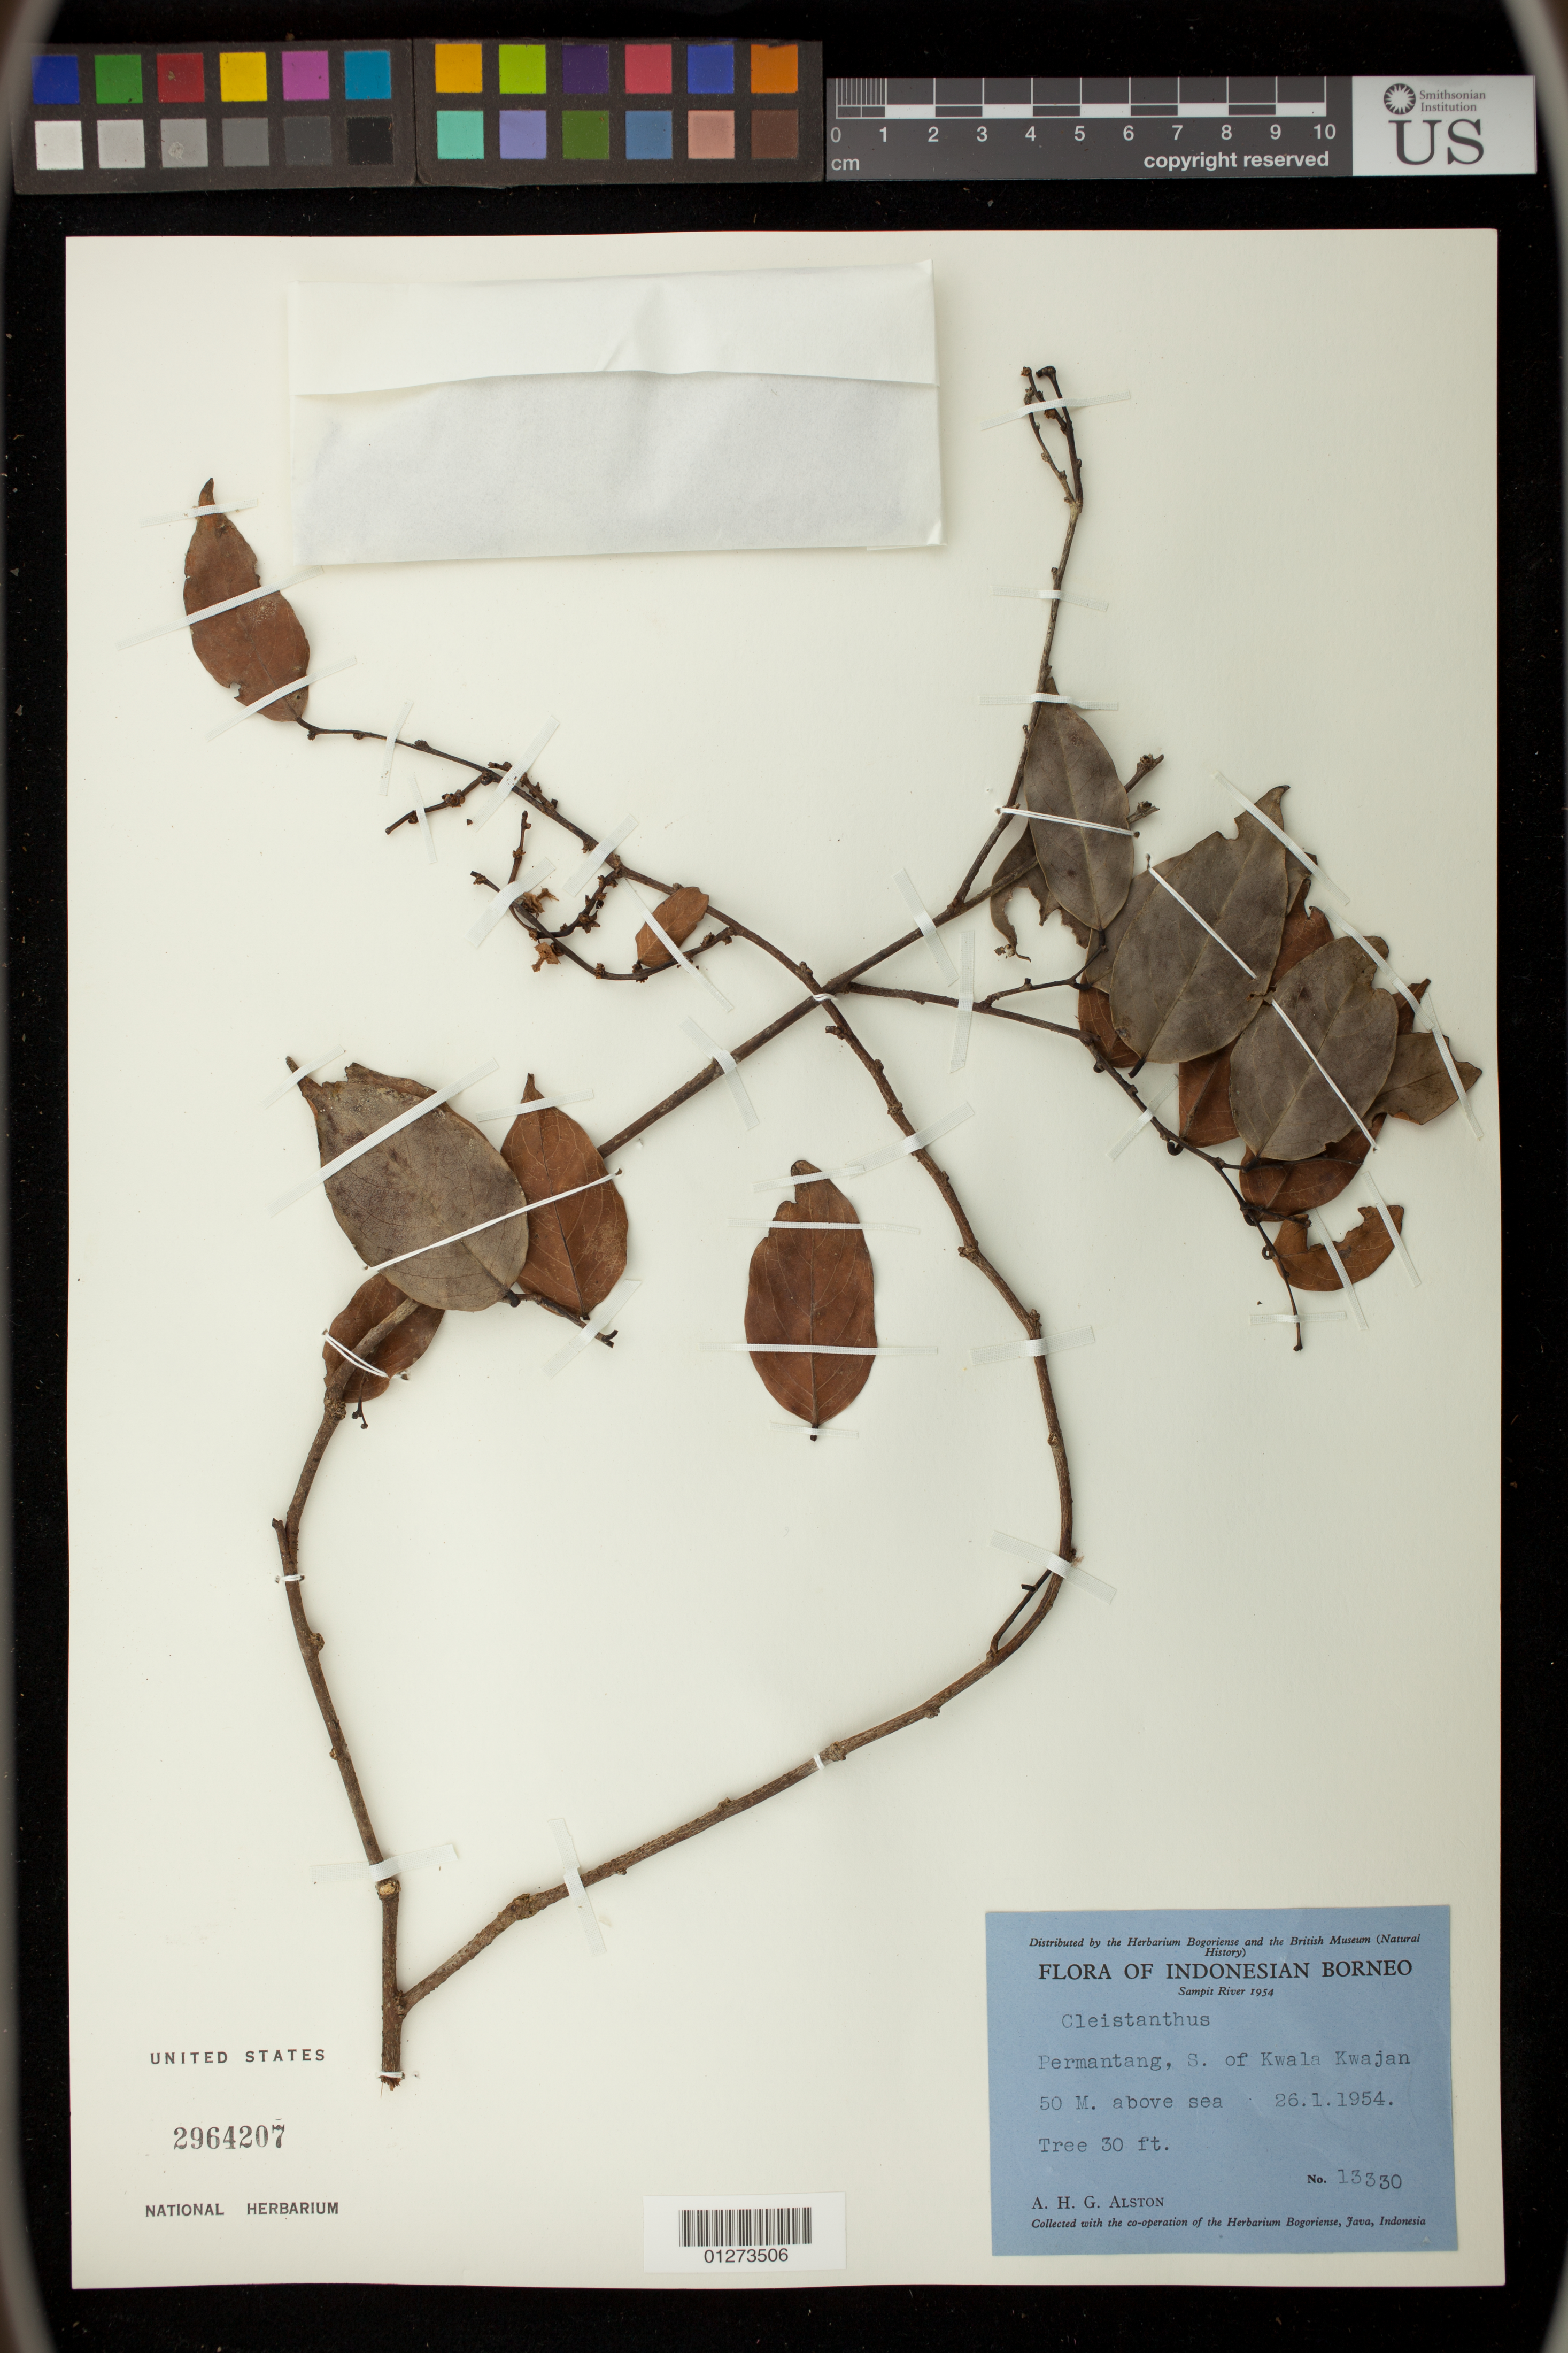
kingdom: Plantae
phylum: Tracheophyta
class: Magnoliopsida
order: Malpighiales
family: Phyllanthaceae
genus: Cleistanthus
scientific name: Cleistanthus sp.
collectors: A. H. Alston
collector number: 13330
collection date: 1954-01-26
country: Indonesia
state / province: Kalimantan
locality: Borneo.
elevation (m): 50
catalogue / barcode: US 2964207